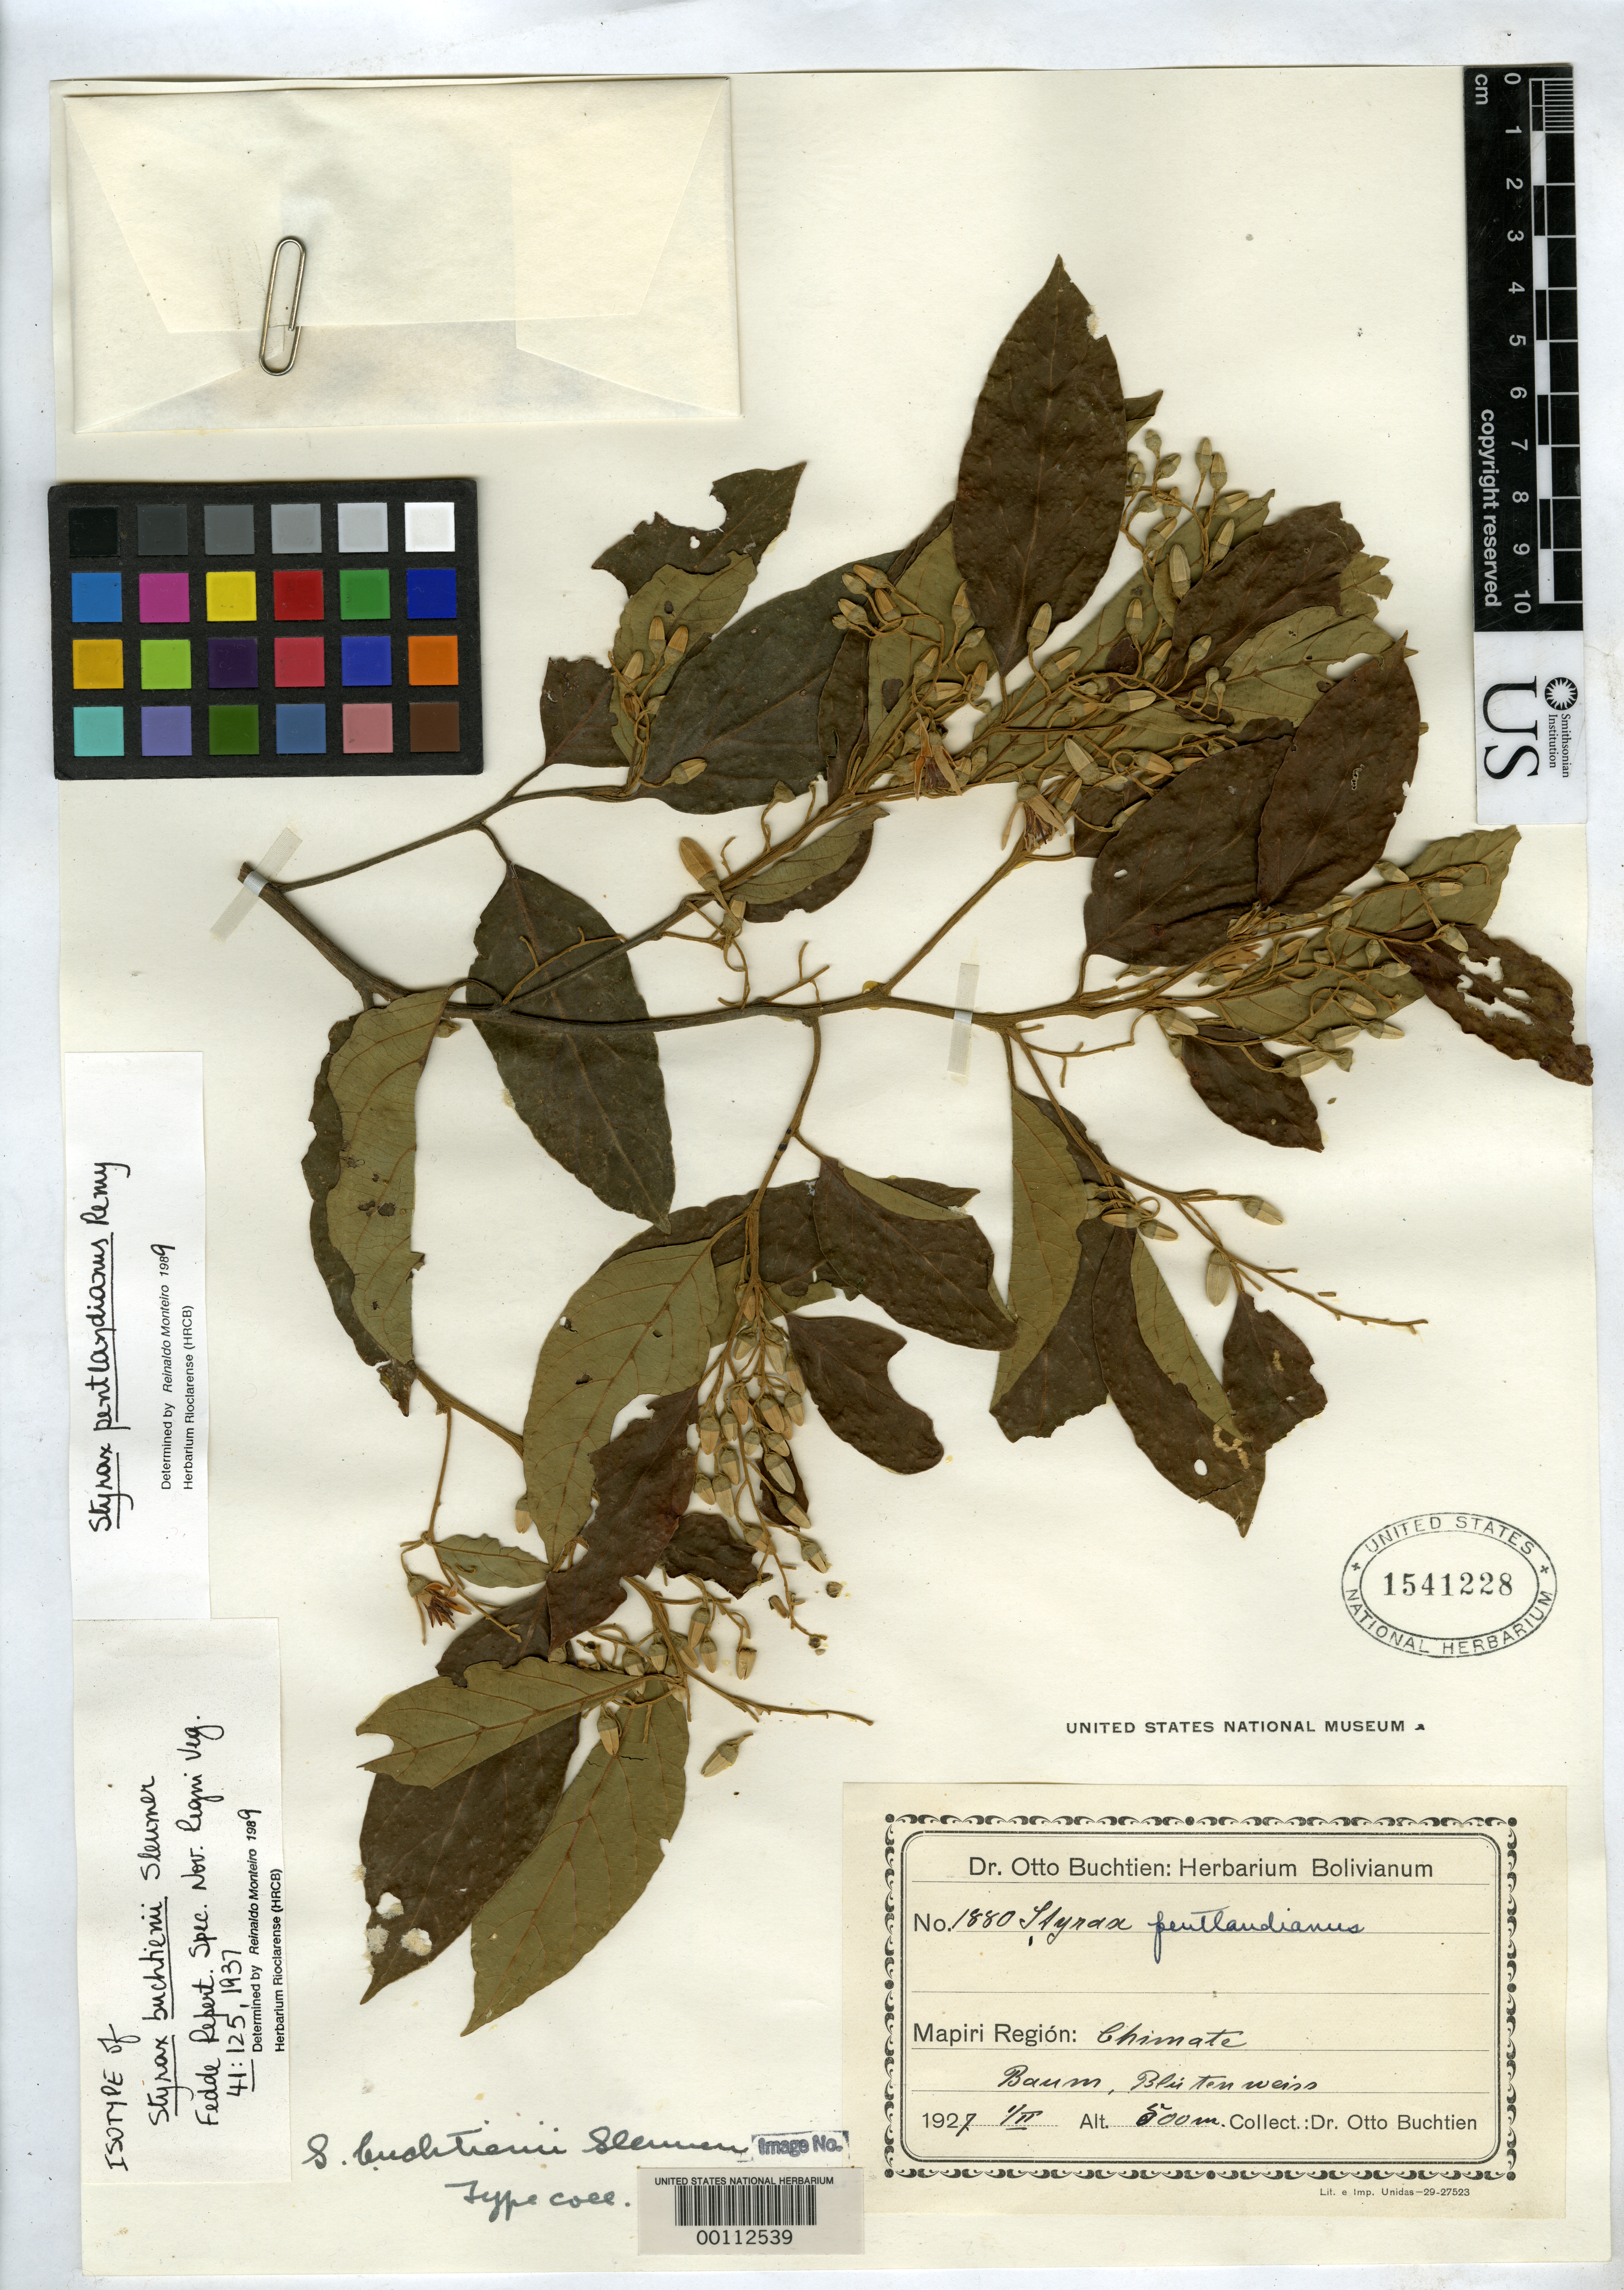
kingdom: Plantae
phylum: Tracheophyta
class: Magnoliopsida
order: Ericales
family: Styracaceae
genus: Styrax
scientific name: Styrax buchtienii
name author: Sleumer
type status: Isotype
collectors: O. Buchtien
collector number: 1880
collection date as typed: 01 Feb 1927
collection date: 1927-02-01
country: Bolivia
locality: Mapiri region.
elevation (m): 500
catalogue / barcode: US 1541228